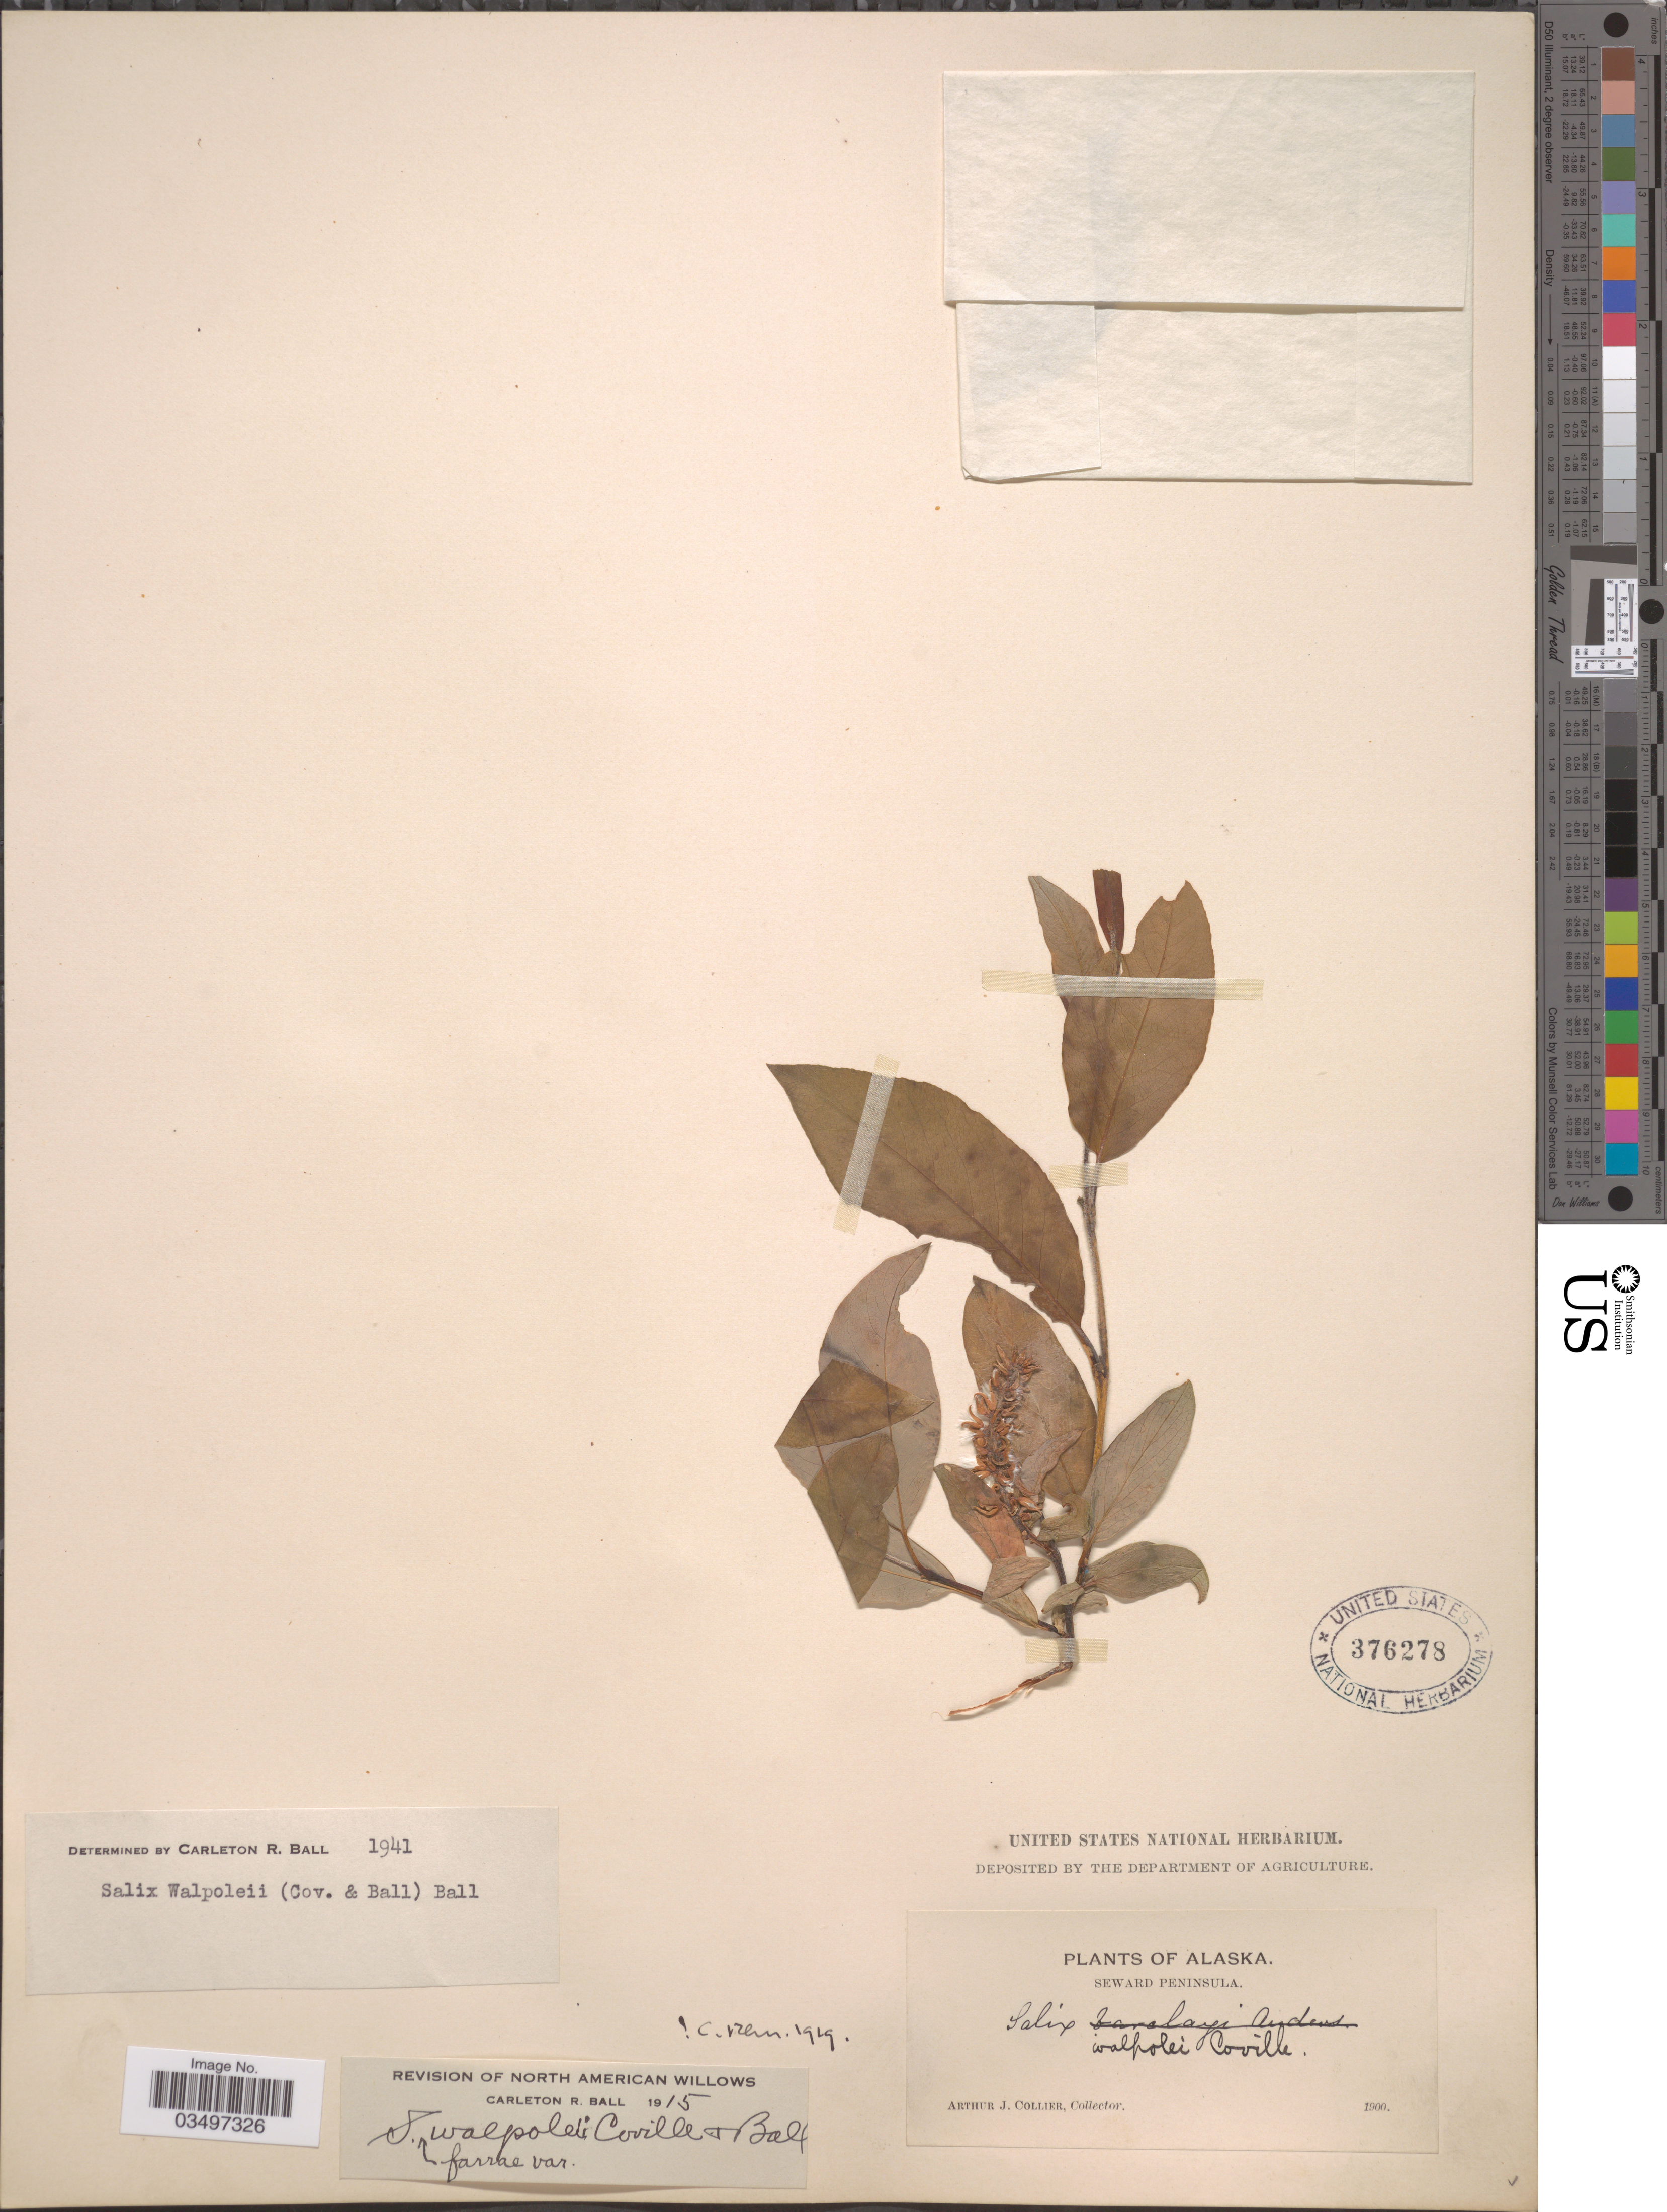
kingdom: Plantae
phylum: Tracheophyta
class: Magnoliopsida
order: Malpighiales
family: Salicaceae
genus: Salix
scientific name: Salix farrae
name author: C.R. Ball in Standl.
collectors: A. Collier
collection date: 1900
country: United States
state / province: Alaska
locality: Seward Peninsula.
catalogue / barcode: US 376278